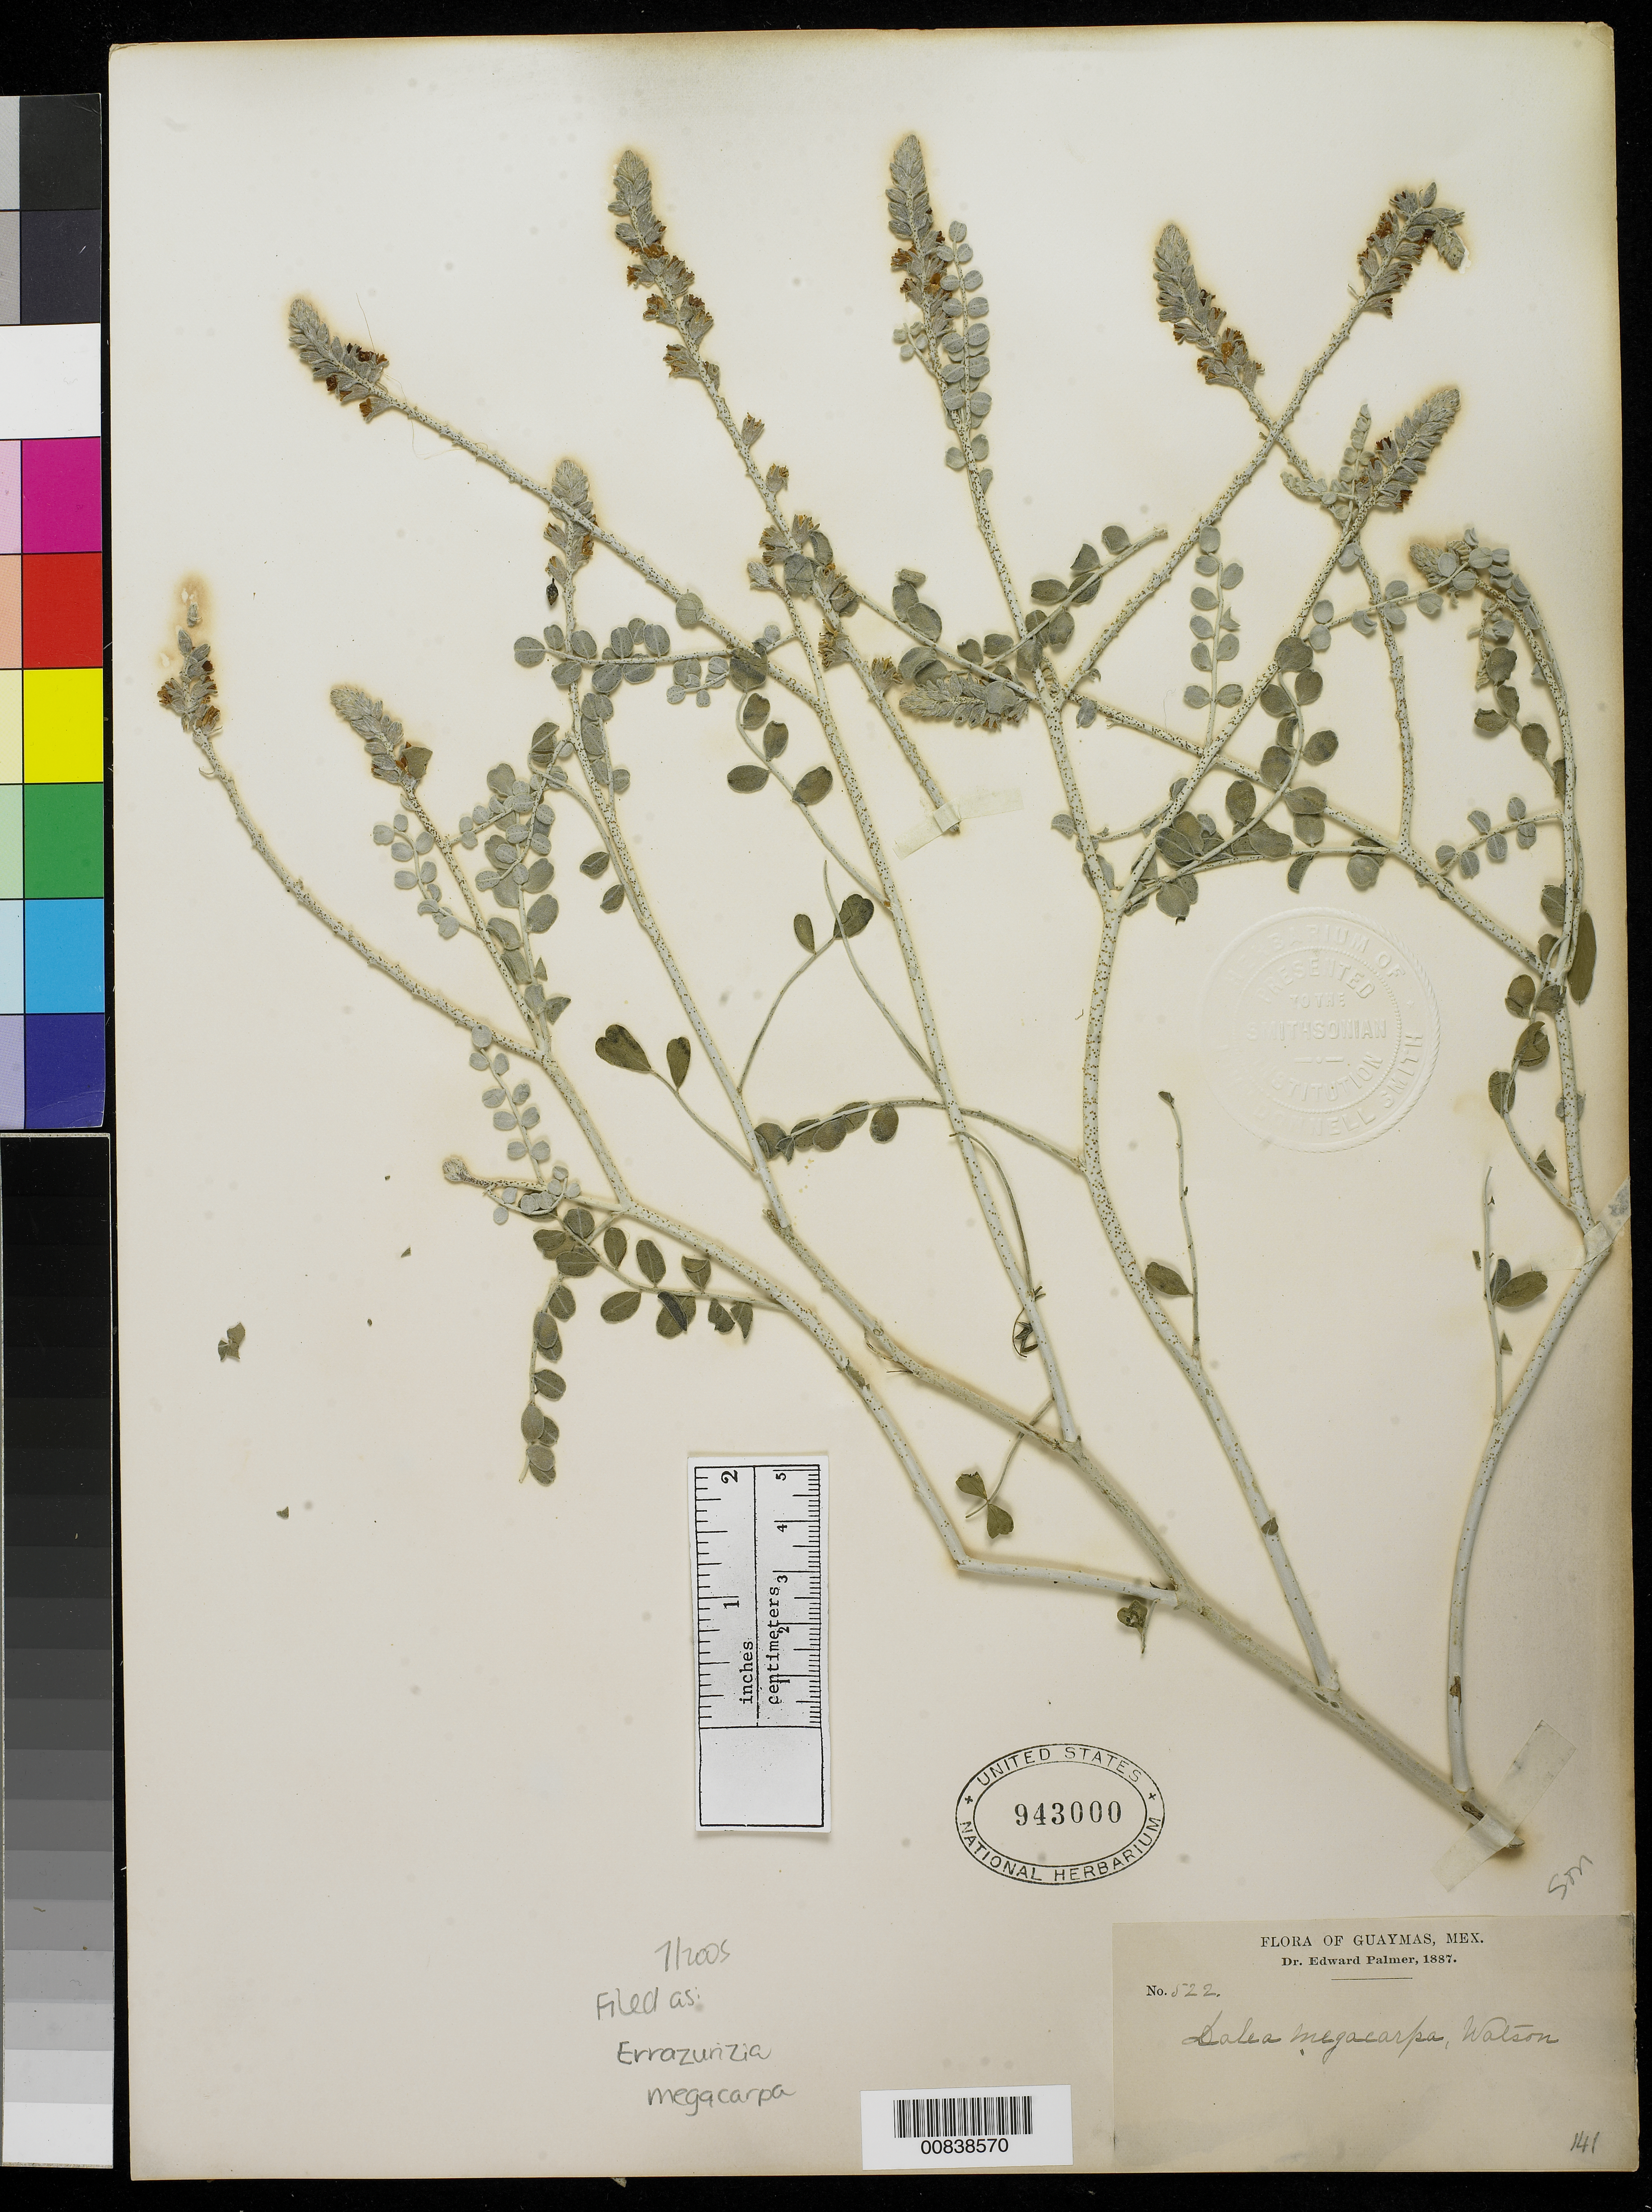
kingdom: Plantae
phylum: Tracheophyta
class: Magnoliopsida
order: Fabales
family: Fabaceae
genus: Errazurizia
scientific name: Errazurizia megacarpa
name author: I.M. Johnst.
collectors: E. Palmer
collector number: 522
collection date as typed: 1887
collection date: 1887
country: Mexico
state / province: Sonora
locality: Guaymas, Sonora.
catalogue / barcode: US 943000